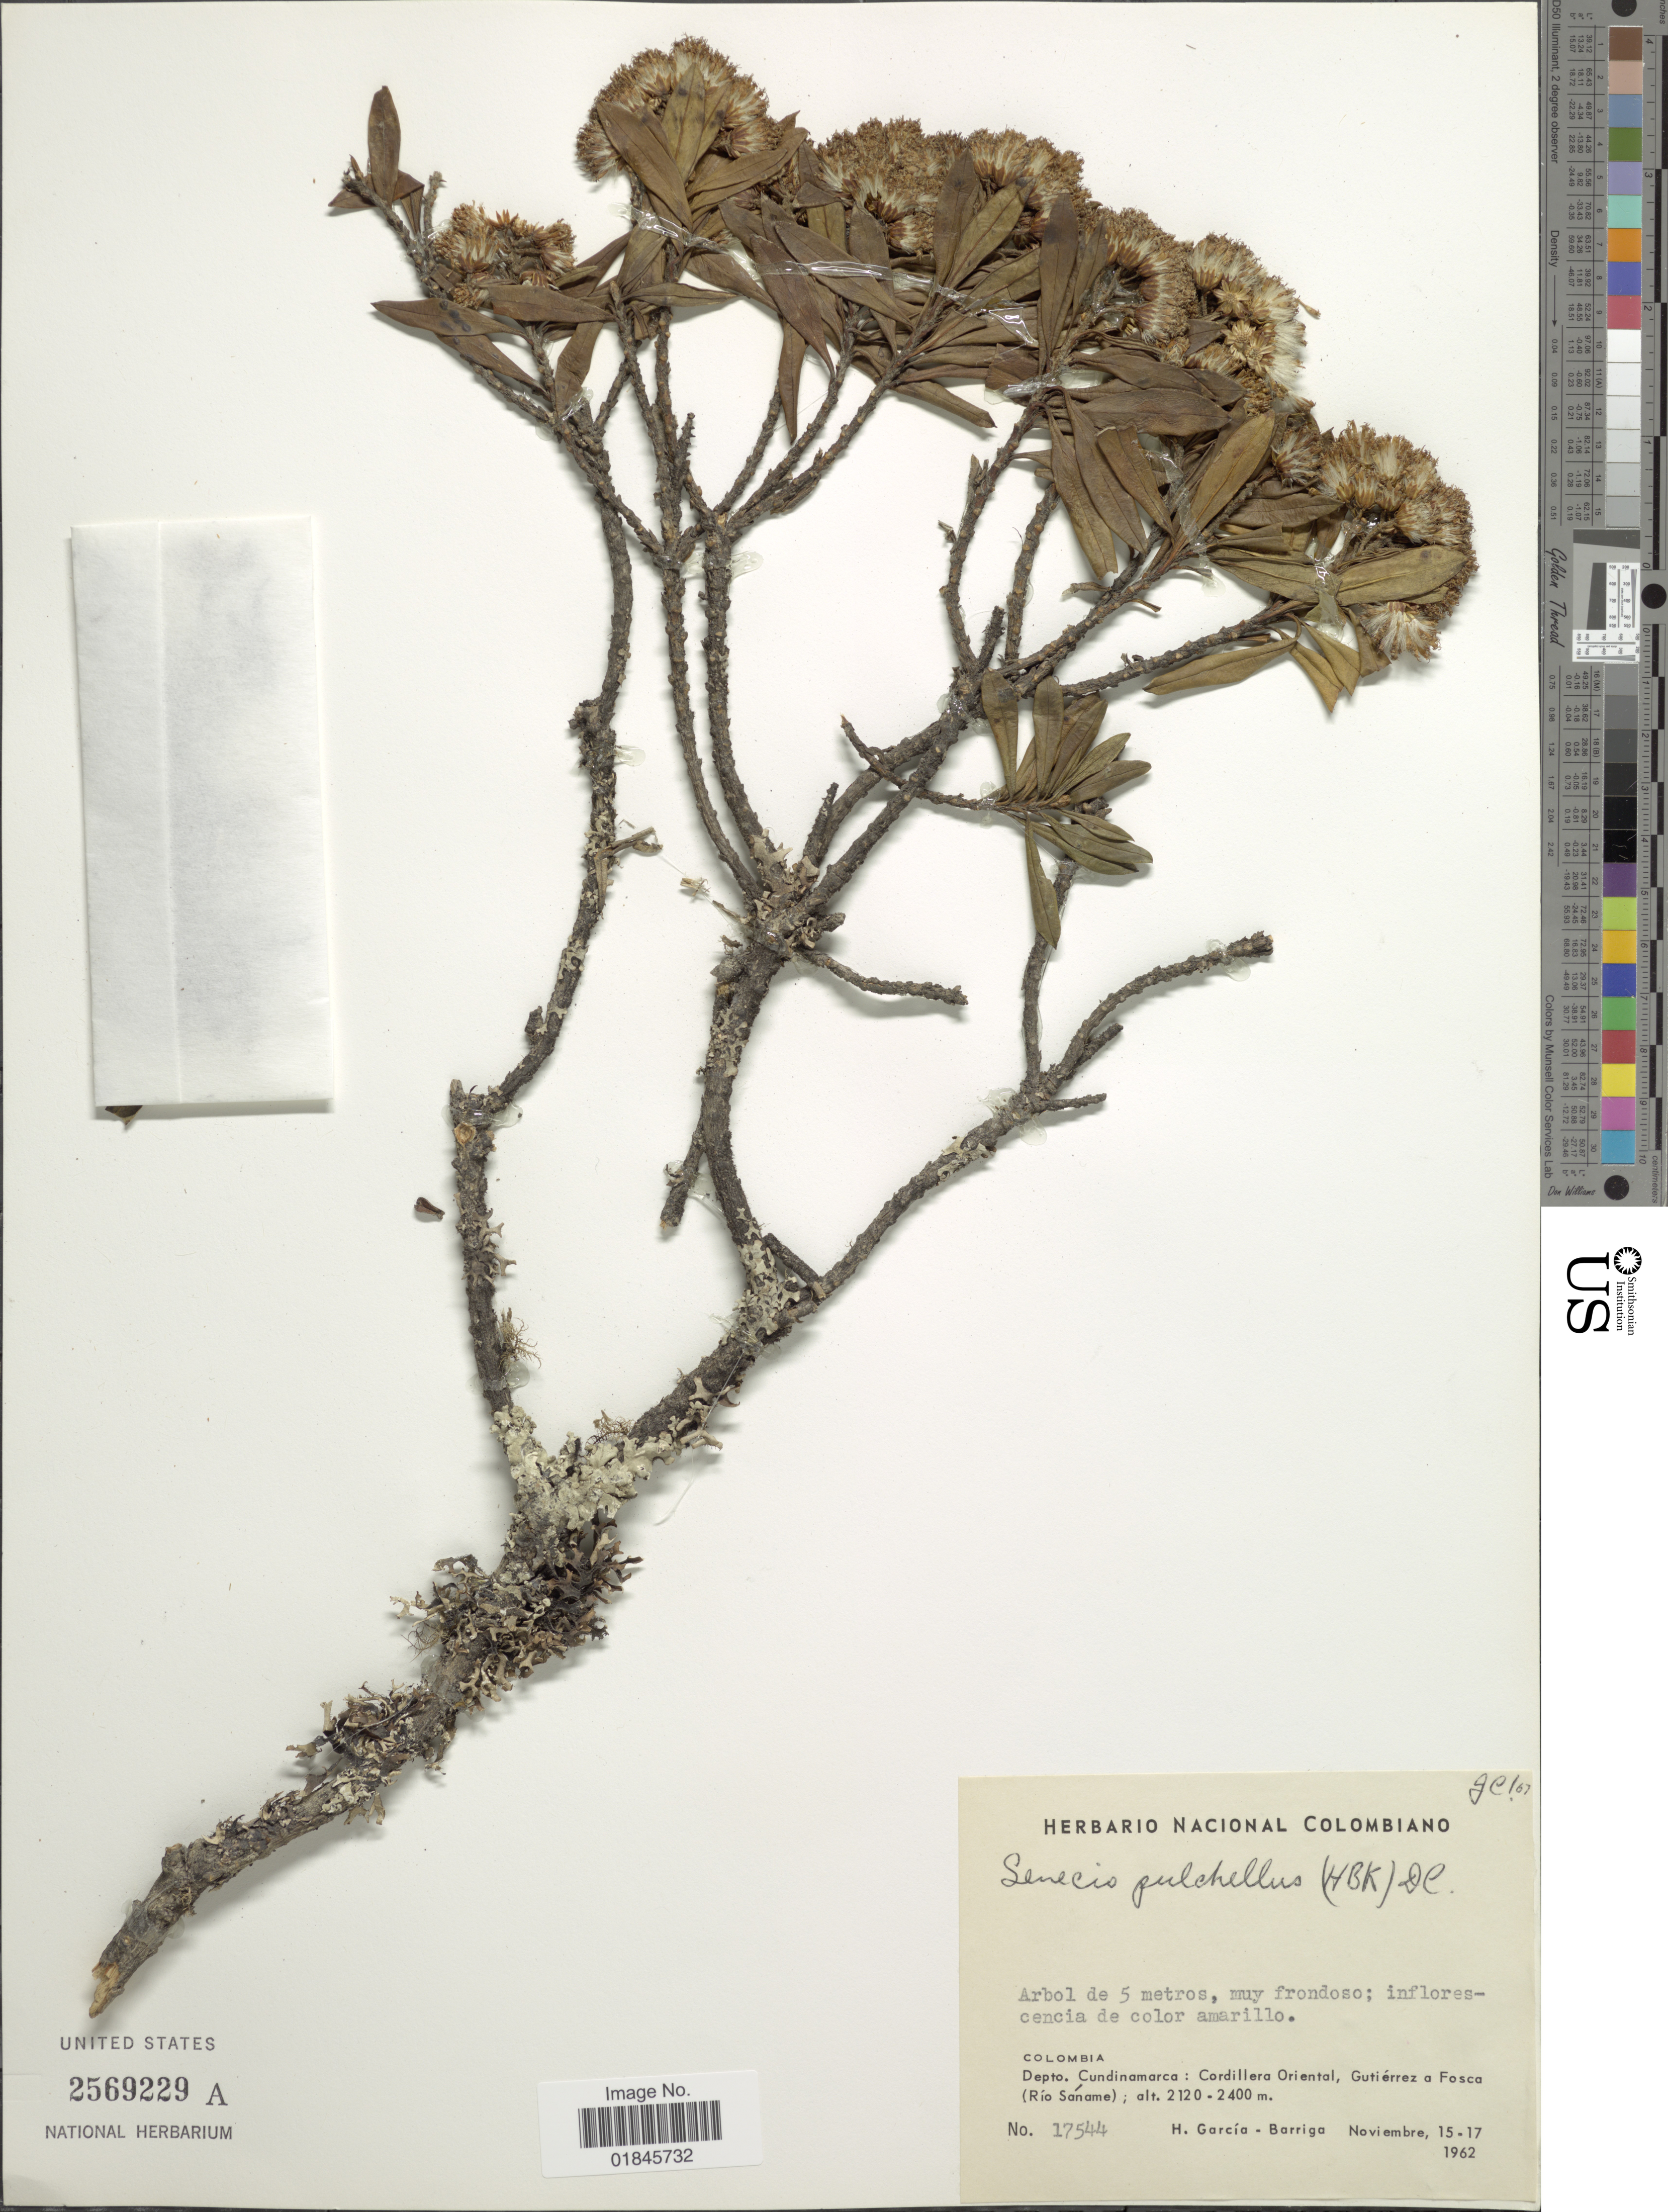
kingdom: Plantae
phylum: Tracheophyta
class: Magnoliopsida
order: Asterales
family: Asteraceae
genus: Pentacalia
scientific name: Pentacalia pulchella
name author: (Kunth) Cuatrec.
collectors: H. García Barriga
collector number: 17544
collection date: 1962-11-15/1962-11-17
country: Colombia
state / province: Cundinamarca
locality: Depto. Cundinamarca: Cordillera Oriental, Gutiérrez a Fosca (Río Sáname)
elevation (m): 2120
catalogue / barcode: US 2569229A